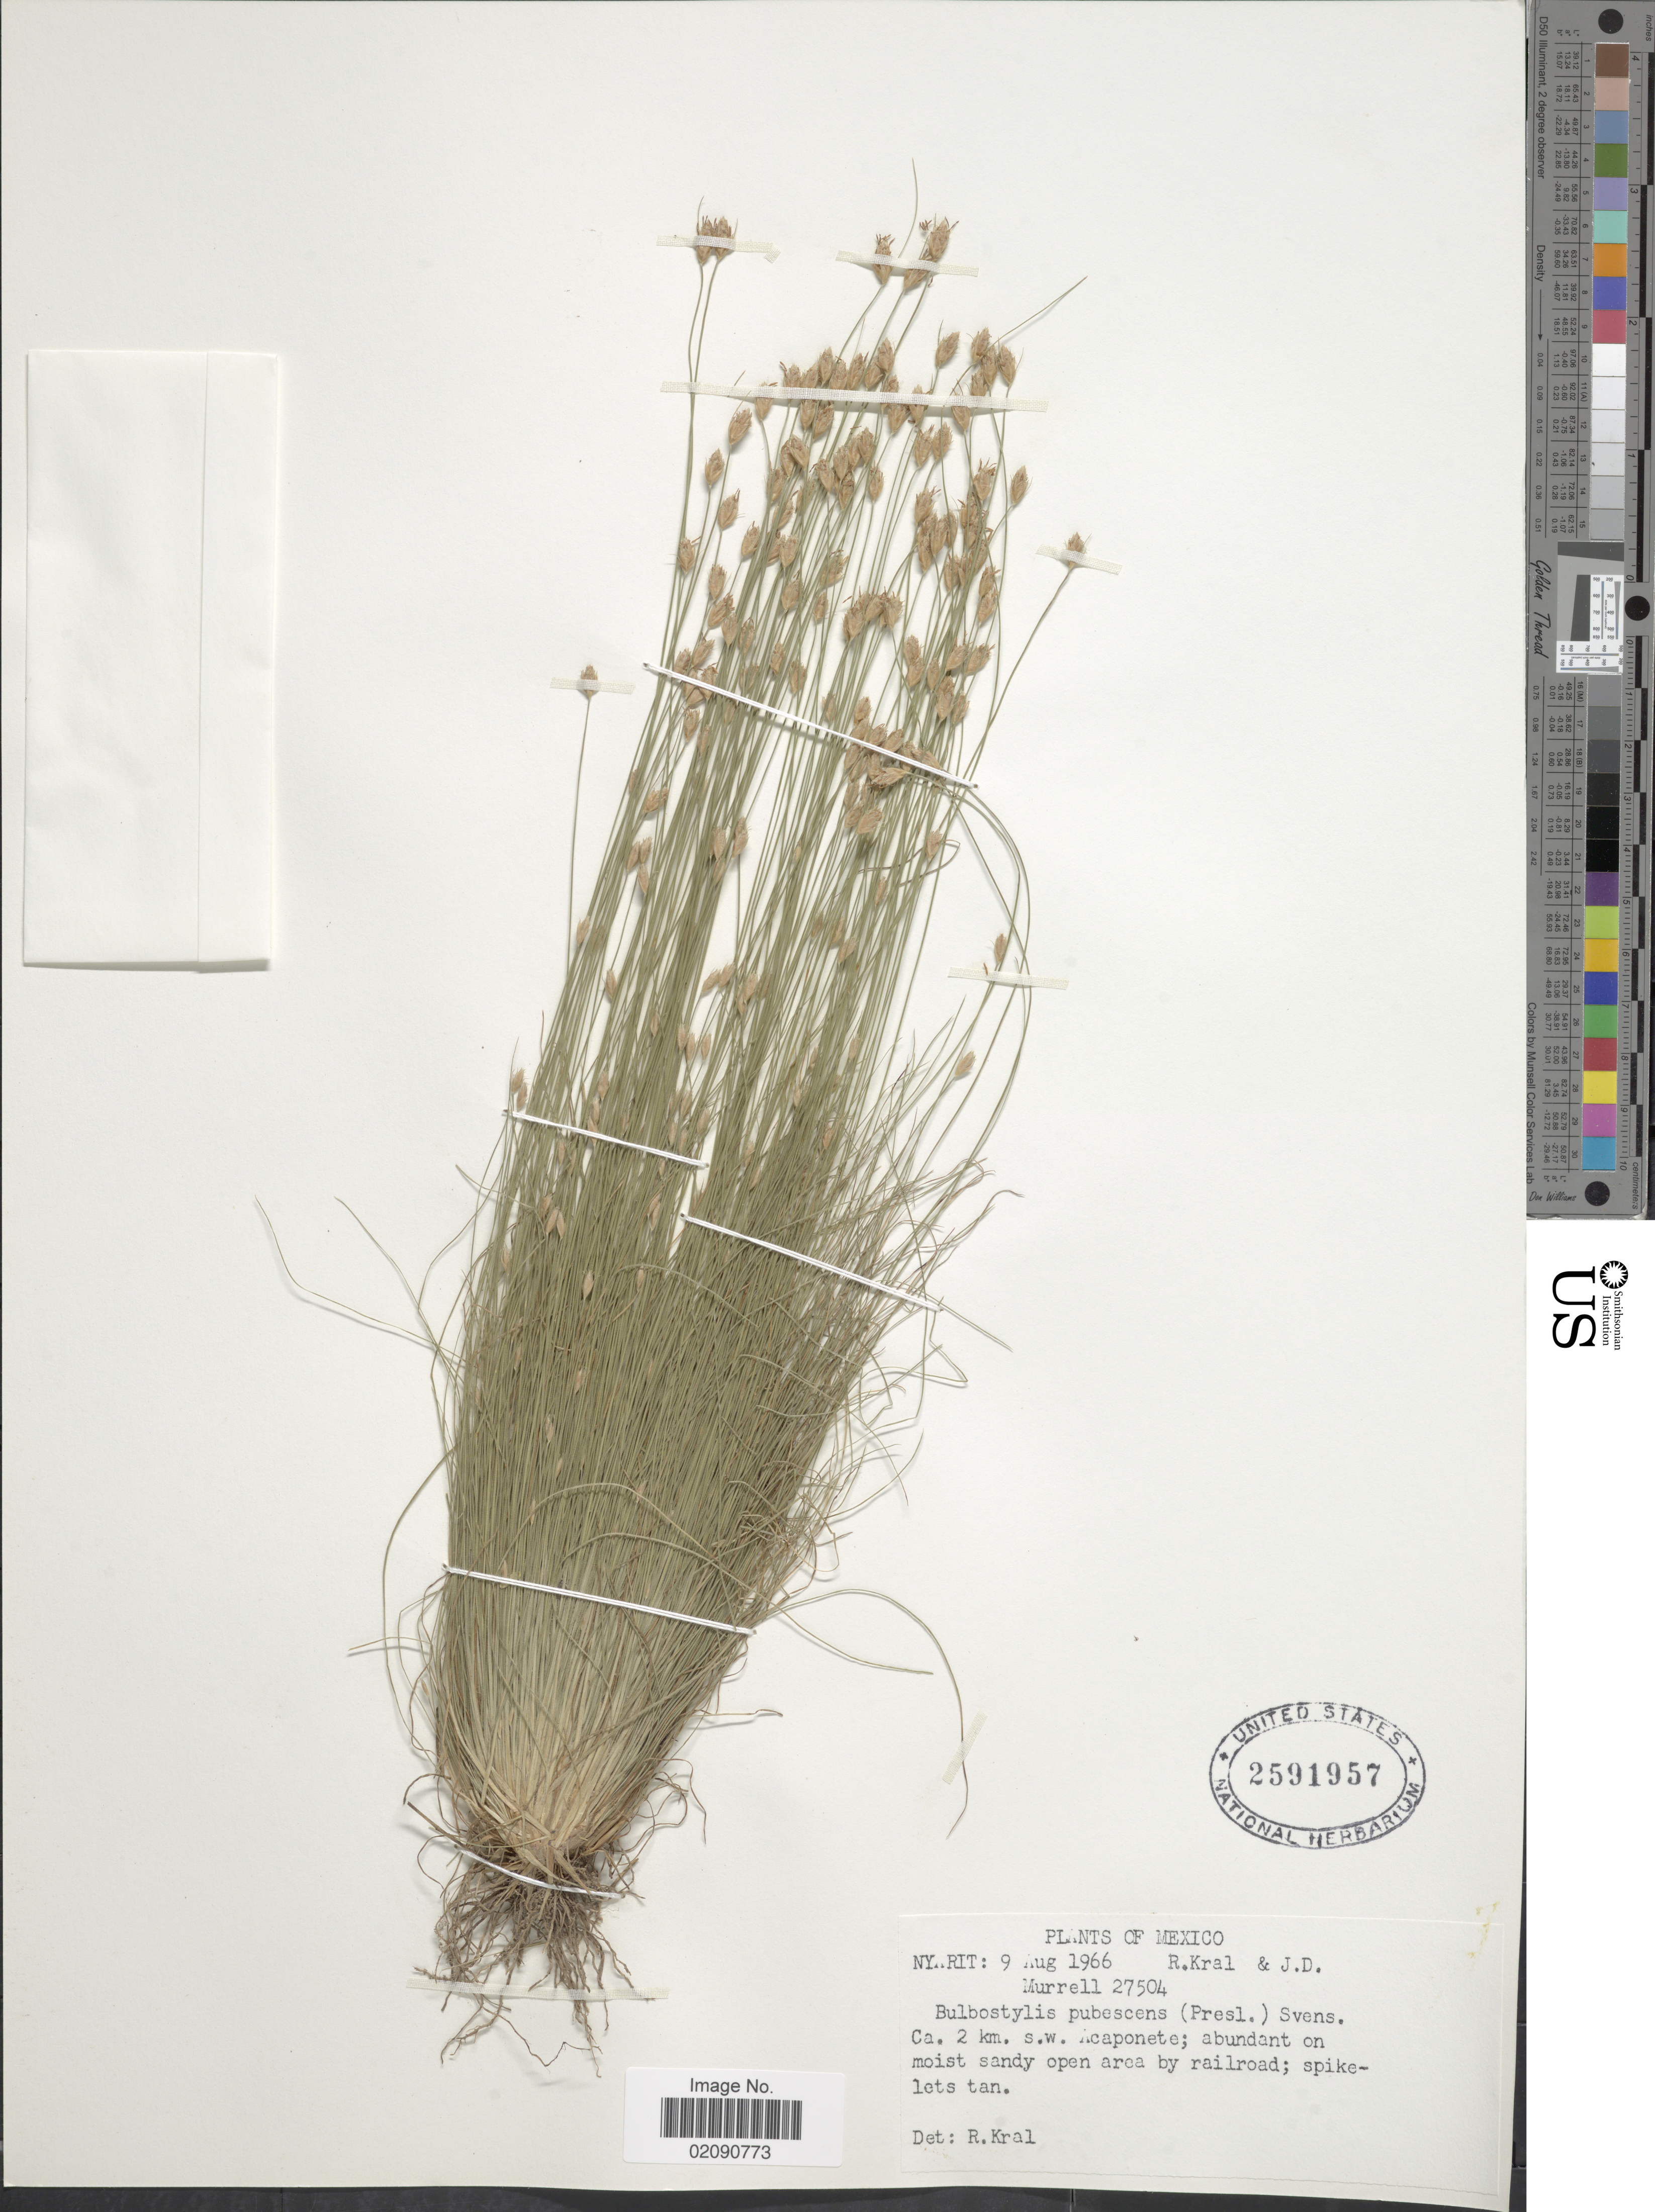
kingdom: Plantae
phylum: Tracheophyta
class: Liliopsida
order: Poales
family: Cyperaceae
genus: Bulbostylis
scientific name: Bulbostylis pubescens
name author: (J. Presl & C. Presl) Svenson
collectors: R. Kral & J. Murrell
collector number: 27504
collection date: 1966-08-09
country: Mexico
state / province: Nayarit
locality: Nyarit. Ca. 2 km. s.w. Acaponete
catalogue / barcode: US 2591957